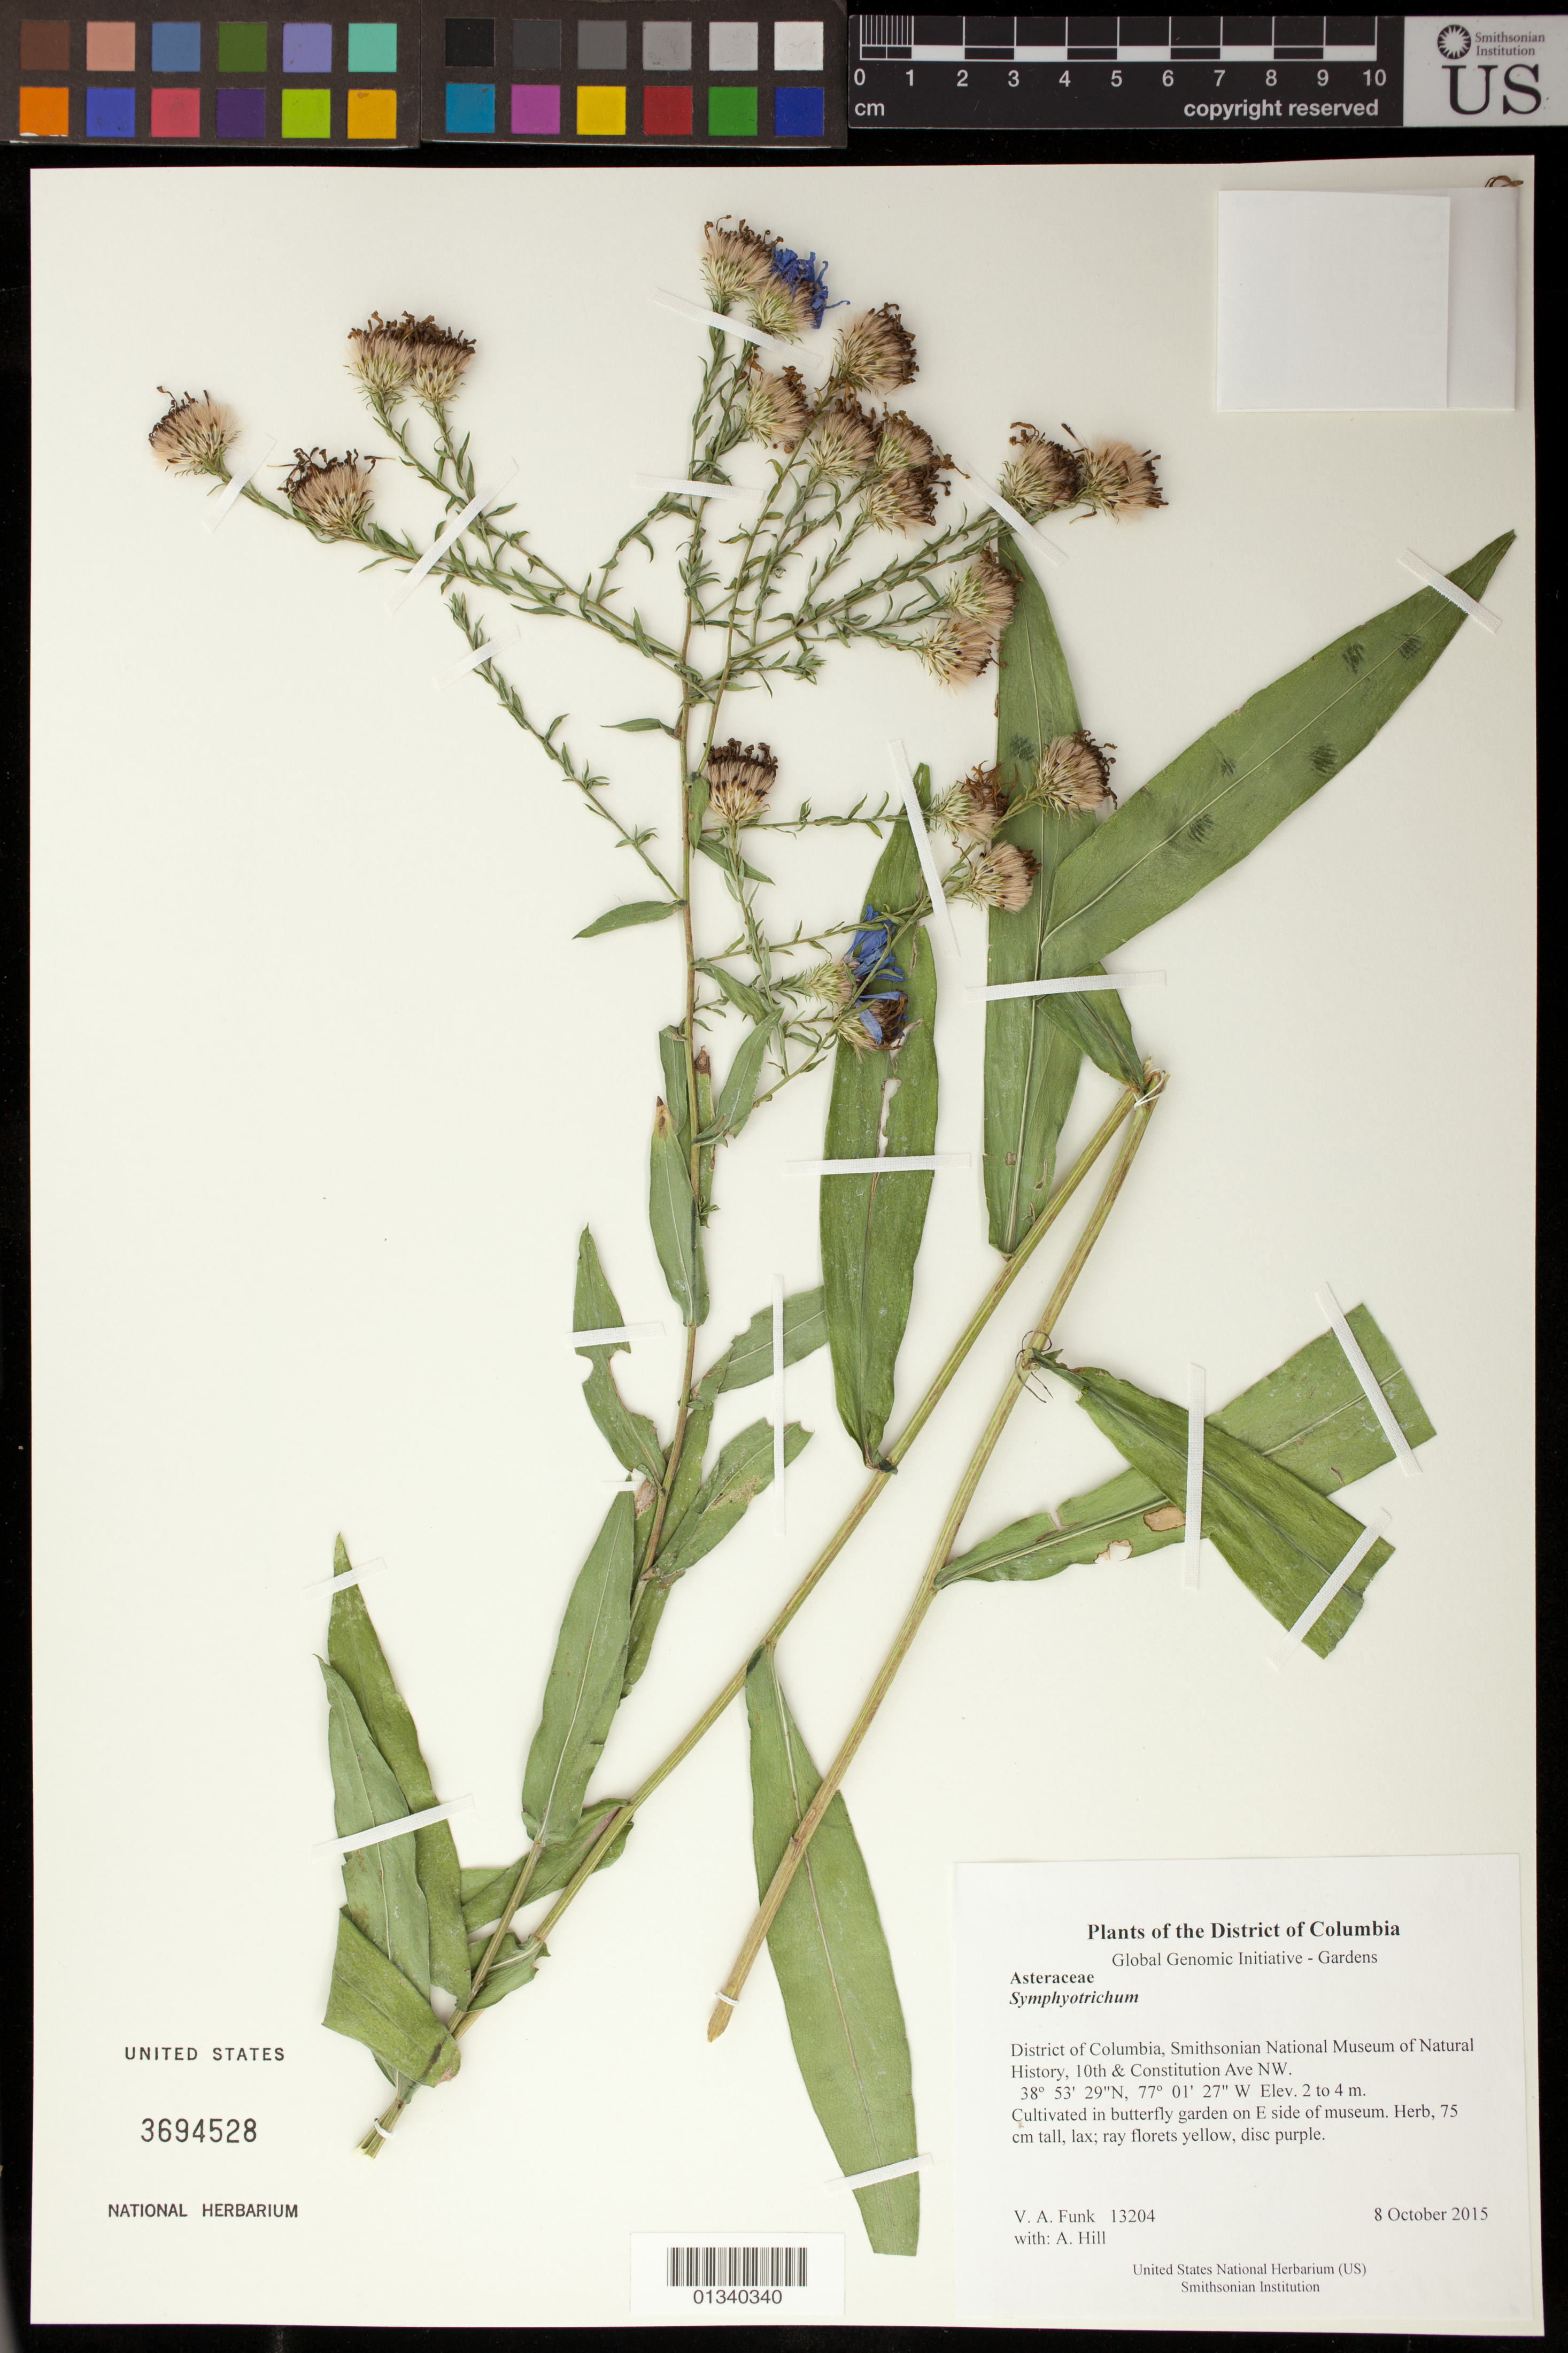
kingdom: Plantae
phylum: Tracheophyta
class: Magnoliopsida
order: Asterales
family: Asteraceae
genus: Symphyotrichum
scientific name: Symphyotrichum sp.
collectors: A. Hill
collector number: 13204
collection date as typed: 8 October 2015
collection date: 2015-10-08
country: United States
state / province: District of Columbia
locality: Smithsonian National Museum of Natural History, 10th & Constitution Ave NW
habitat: Cultivated in butterfly garden on E side of museum.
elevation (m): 2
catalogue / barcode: US 3694528